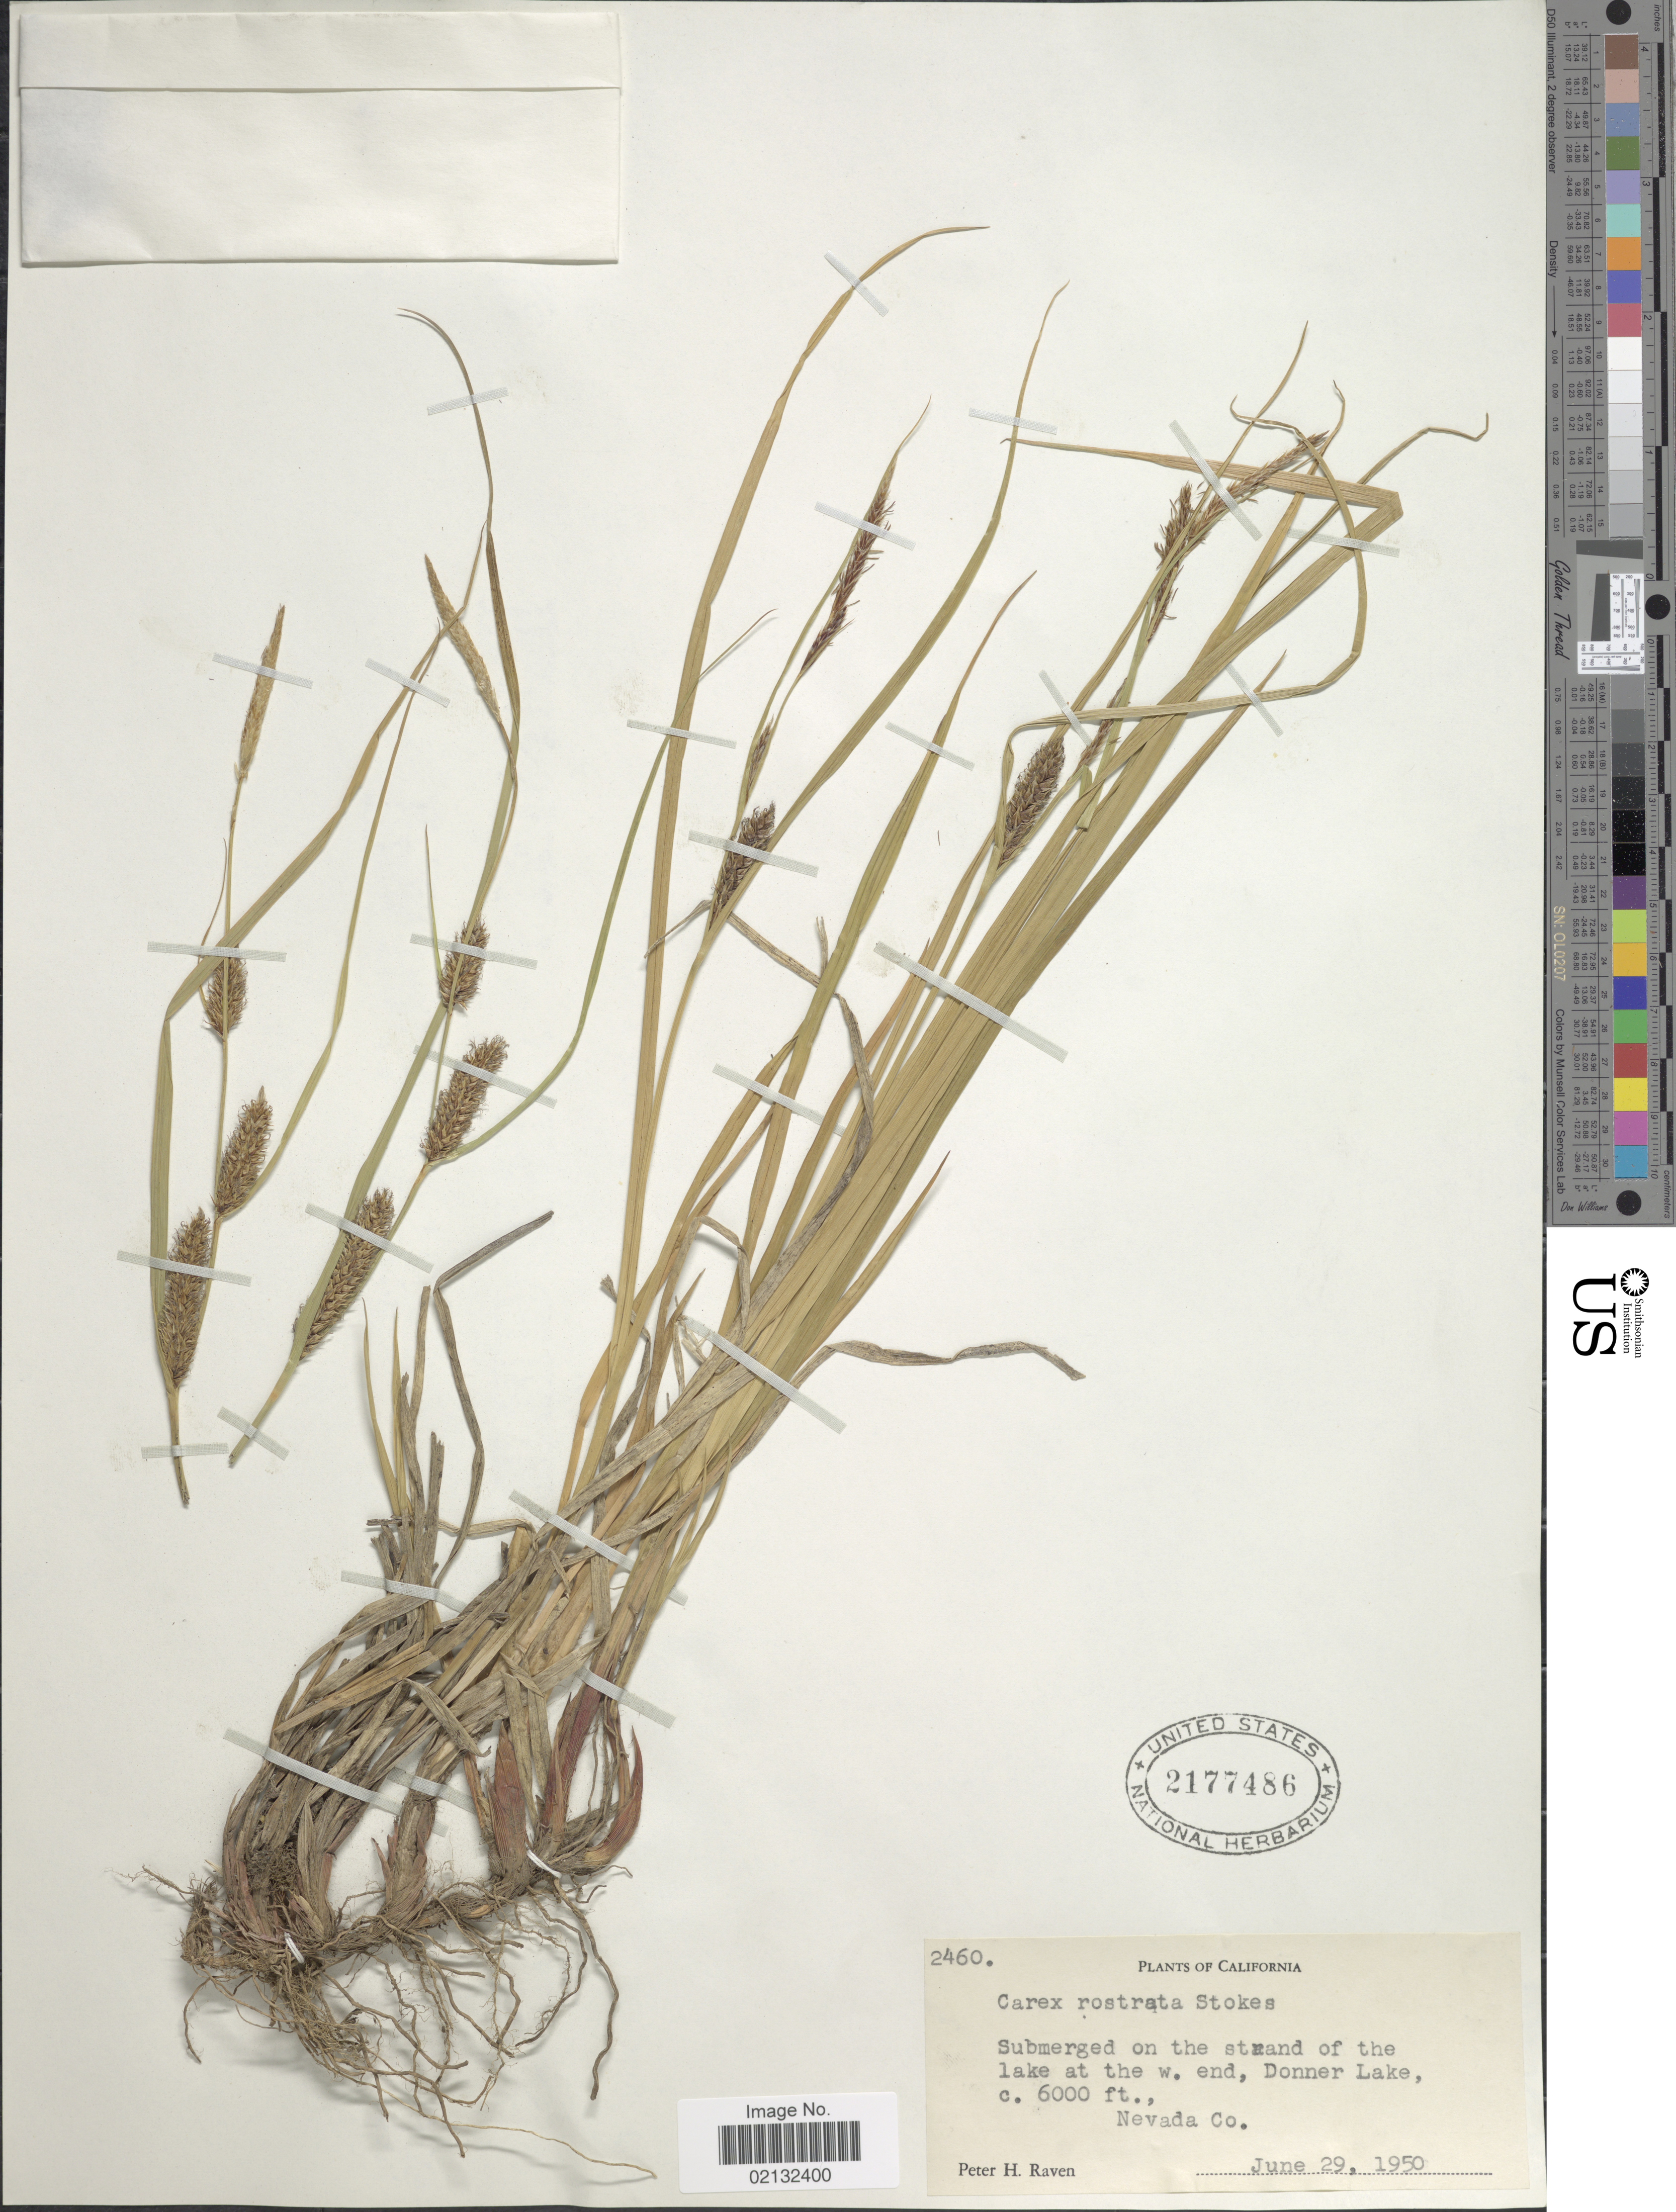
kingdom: Plantae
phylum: Tracheophyta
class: Liliopsida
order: Poales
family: Cyperaceae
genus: Carex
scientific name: Carex rostrata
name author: Stokes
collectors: P. Raven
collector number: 2460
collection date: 1950-06-29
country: United States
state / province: California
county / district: Nevada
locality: On the strand of the lake at the w. end, Donner Lake, Nevada Co.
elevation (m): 1829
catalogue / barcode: US 2177486